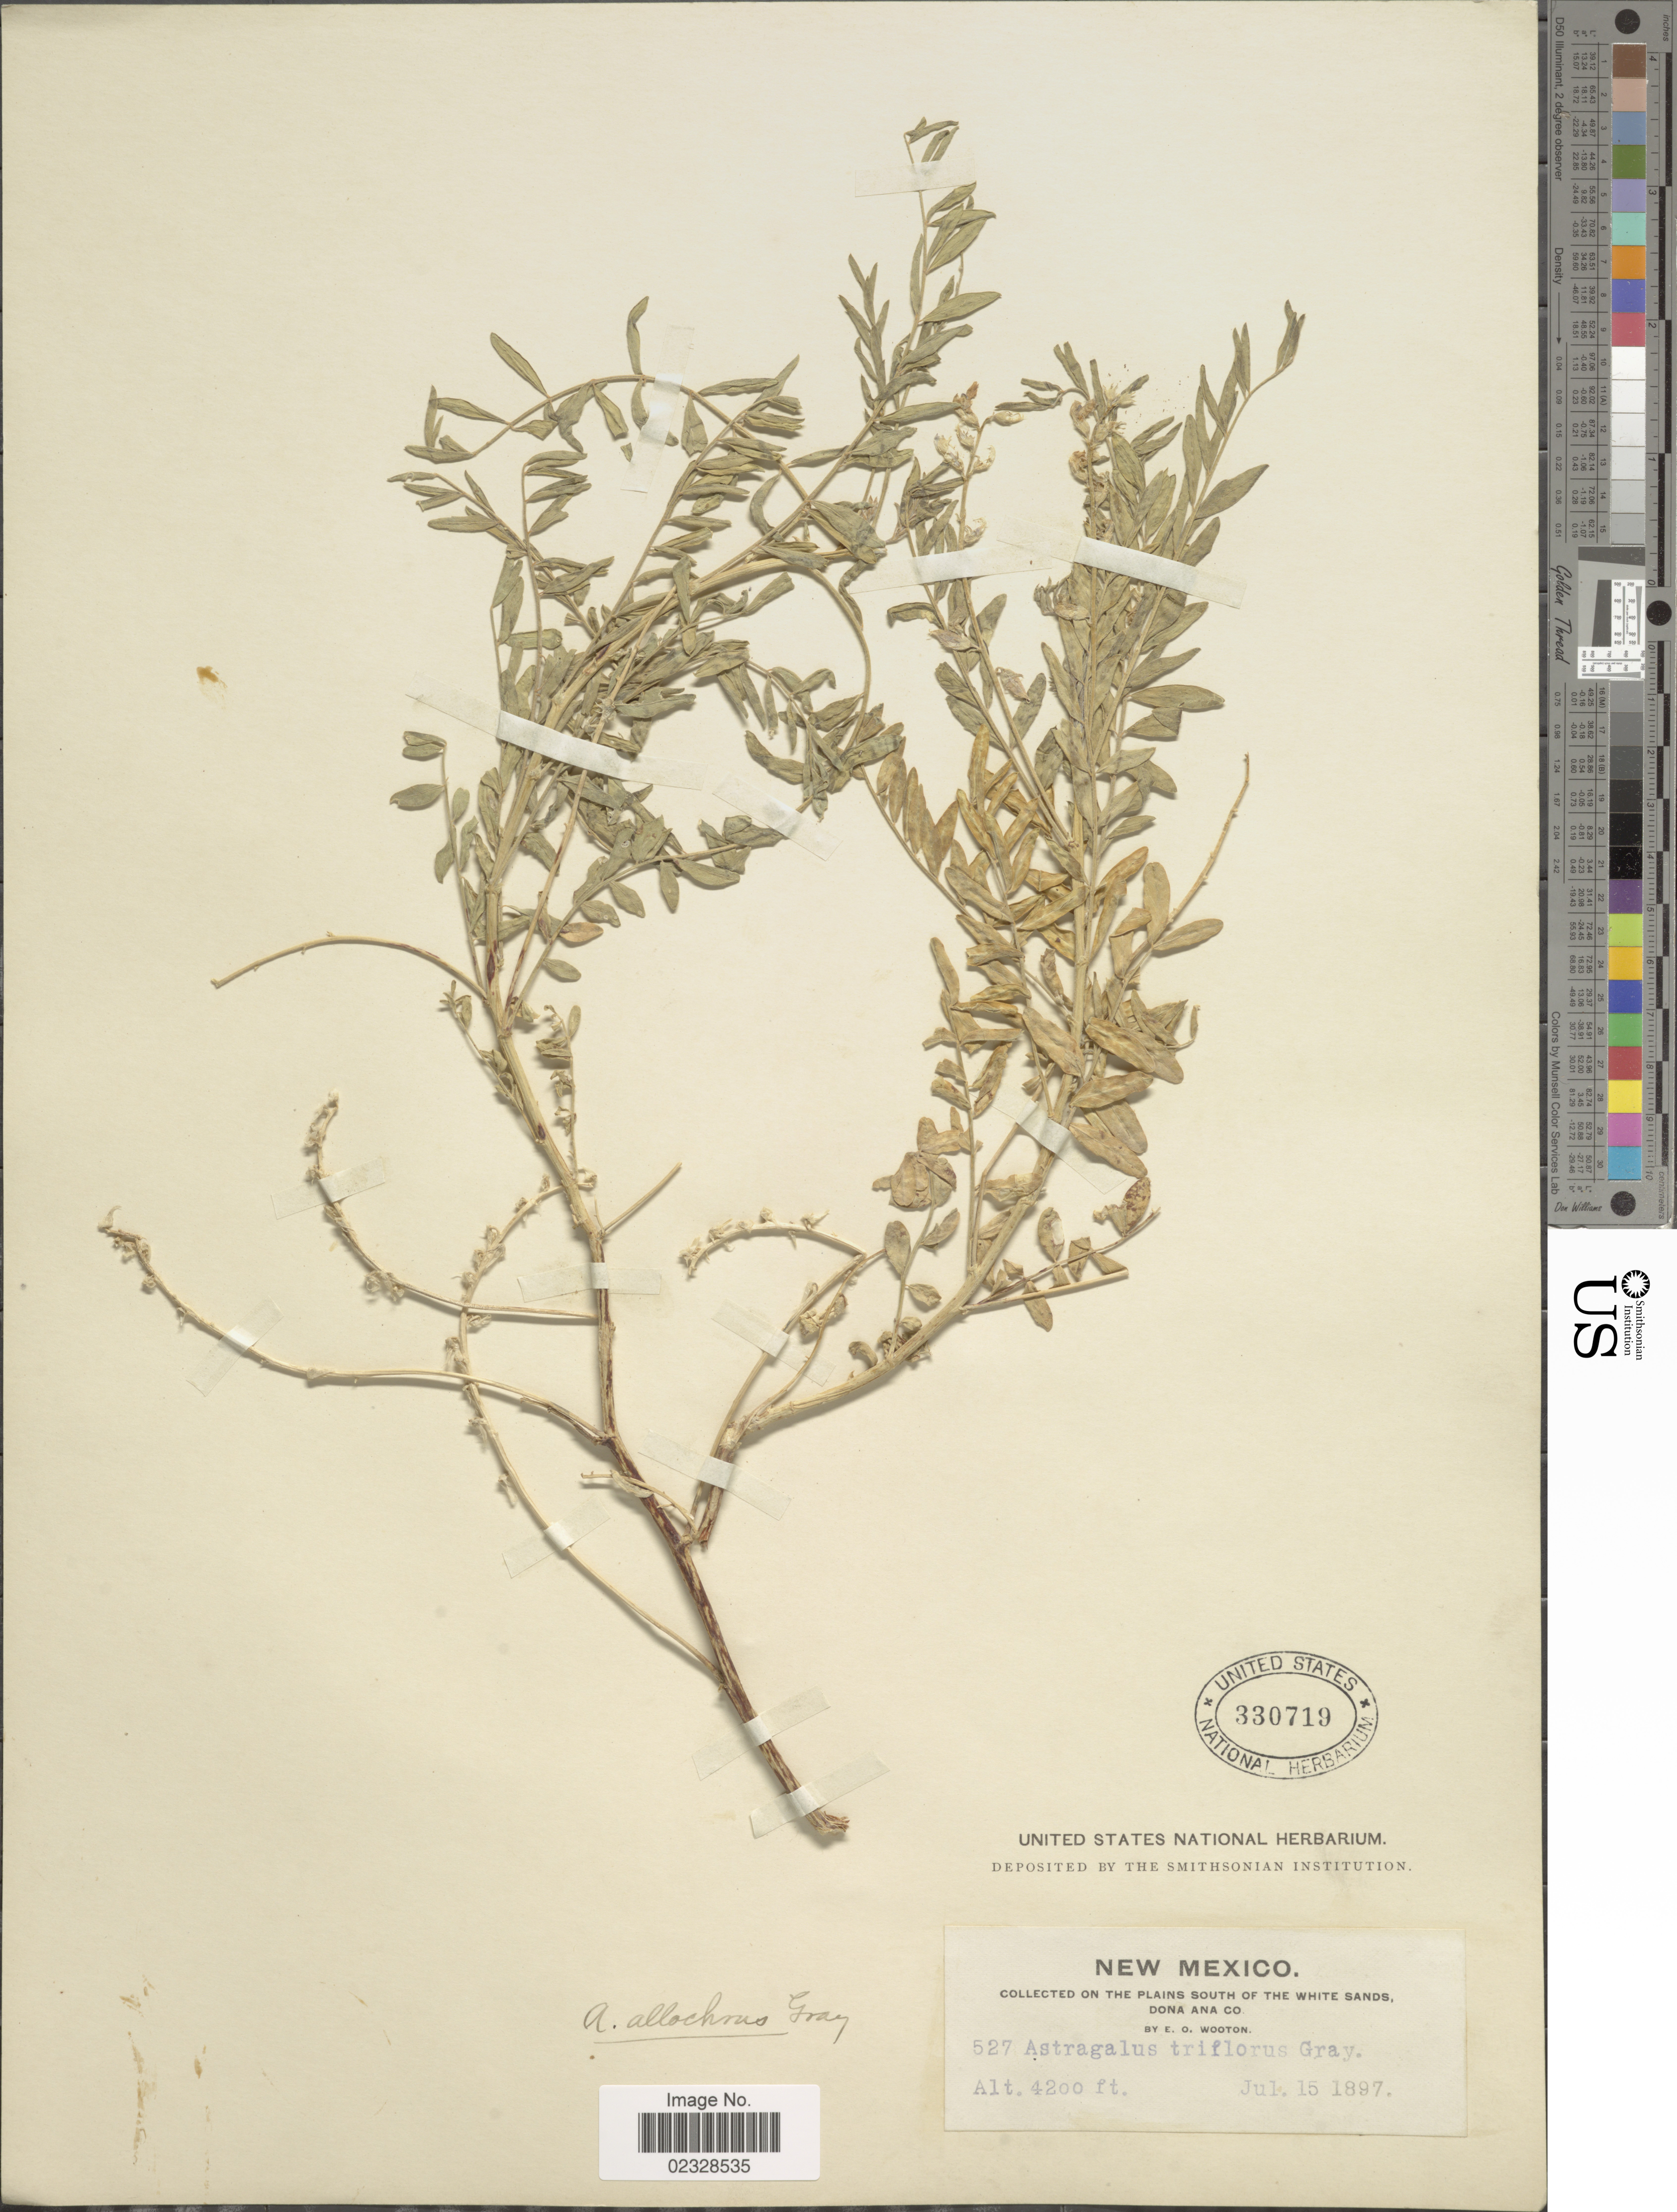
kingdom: Plantae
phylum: Tracheophyta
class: Magnoliopsida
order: Fabales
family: Fabaceae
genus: Astragalus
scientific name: Astragalus allochrous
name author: A. Gray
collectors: E. O. Wooton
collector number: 527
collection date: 1897-07-15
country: United States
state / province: New Mexico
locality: On the Plains South of the White Sands, Dona Ana Co.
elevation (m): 1280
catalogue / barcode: US 330719